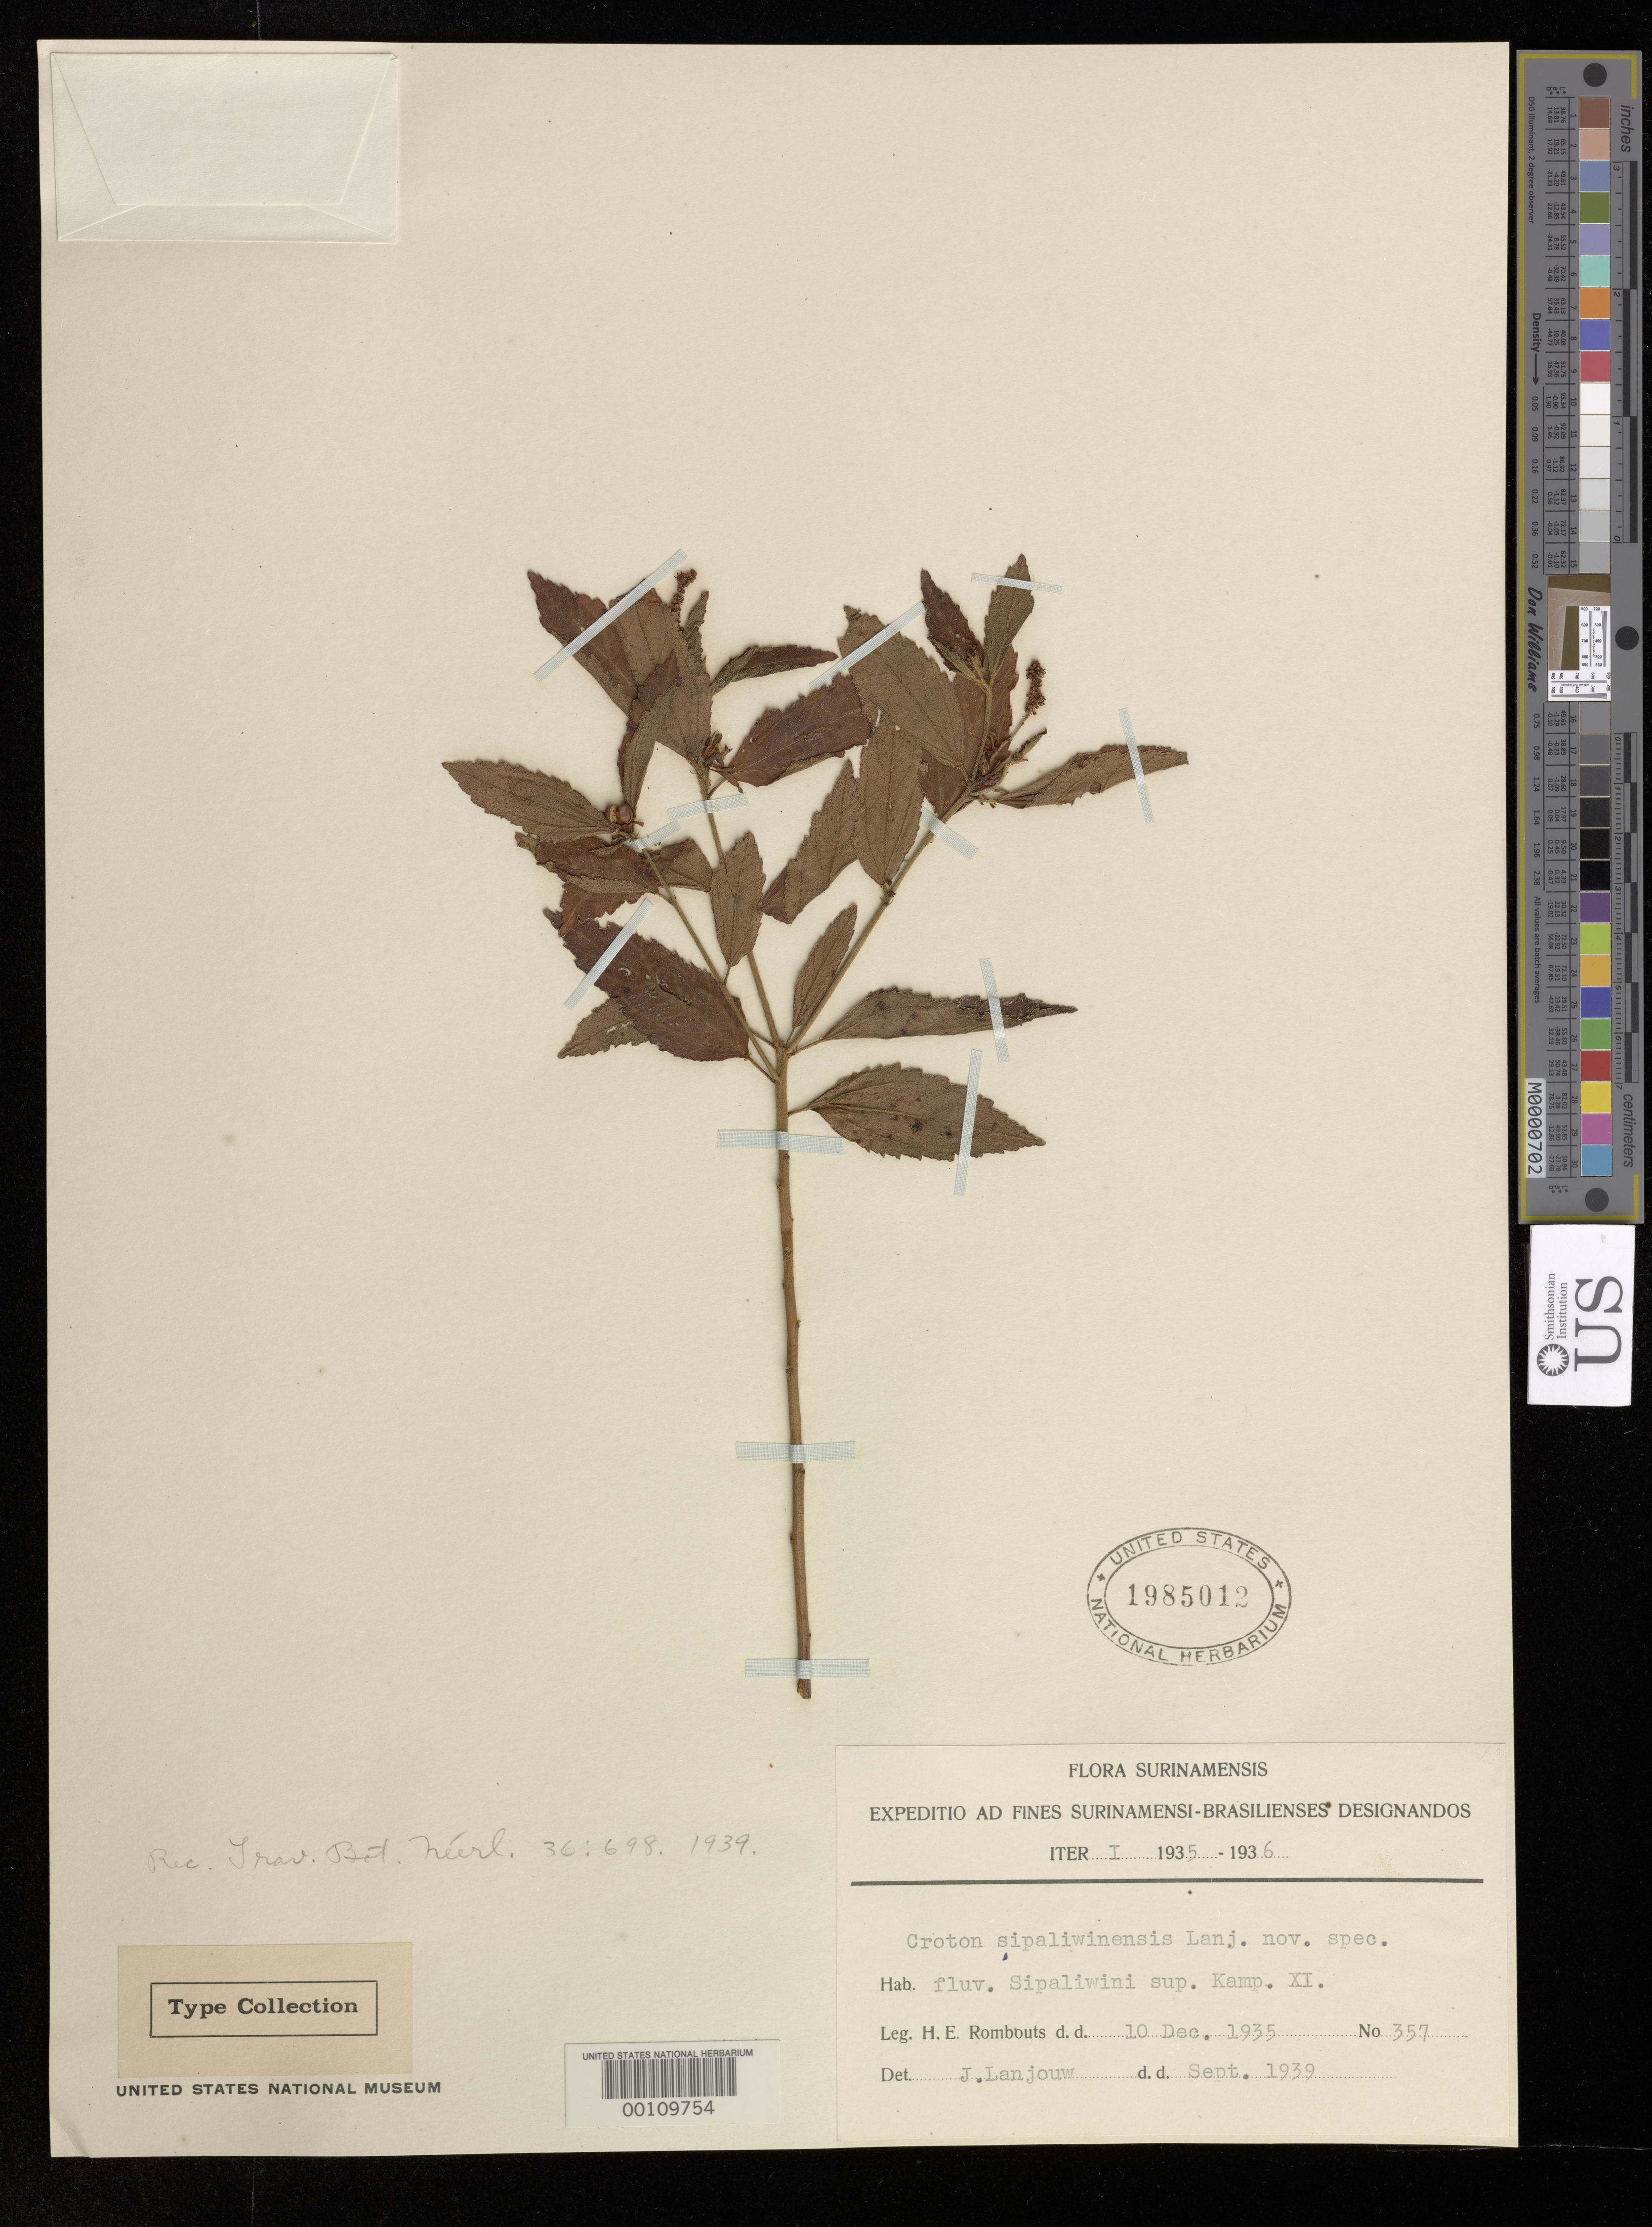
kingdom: Plantae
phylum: Tracheophyta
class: Magnoliopsida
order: Malpighiales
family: Euphorbiaceae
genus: Croton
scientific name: Croton sipaliwinensis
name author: Lanj.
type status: Isotype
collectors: H. Rombouts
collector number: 357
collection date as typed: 10 Dec 1935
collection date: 1935-12-10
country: Suriname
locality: Fluv. Sipaliwini.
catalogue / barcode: US 1985012